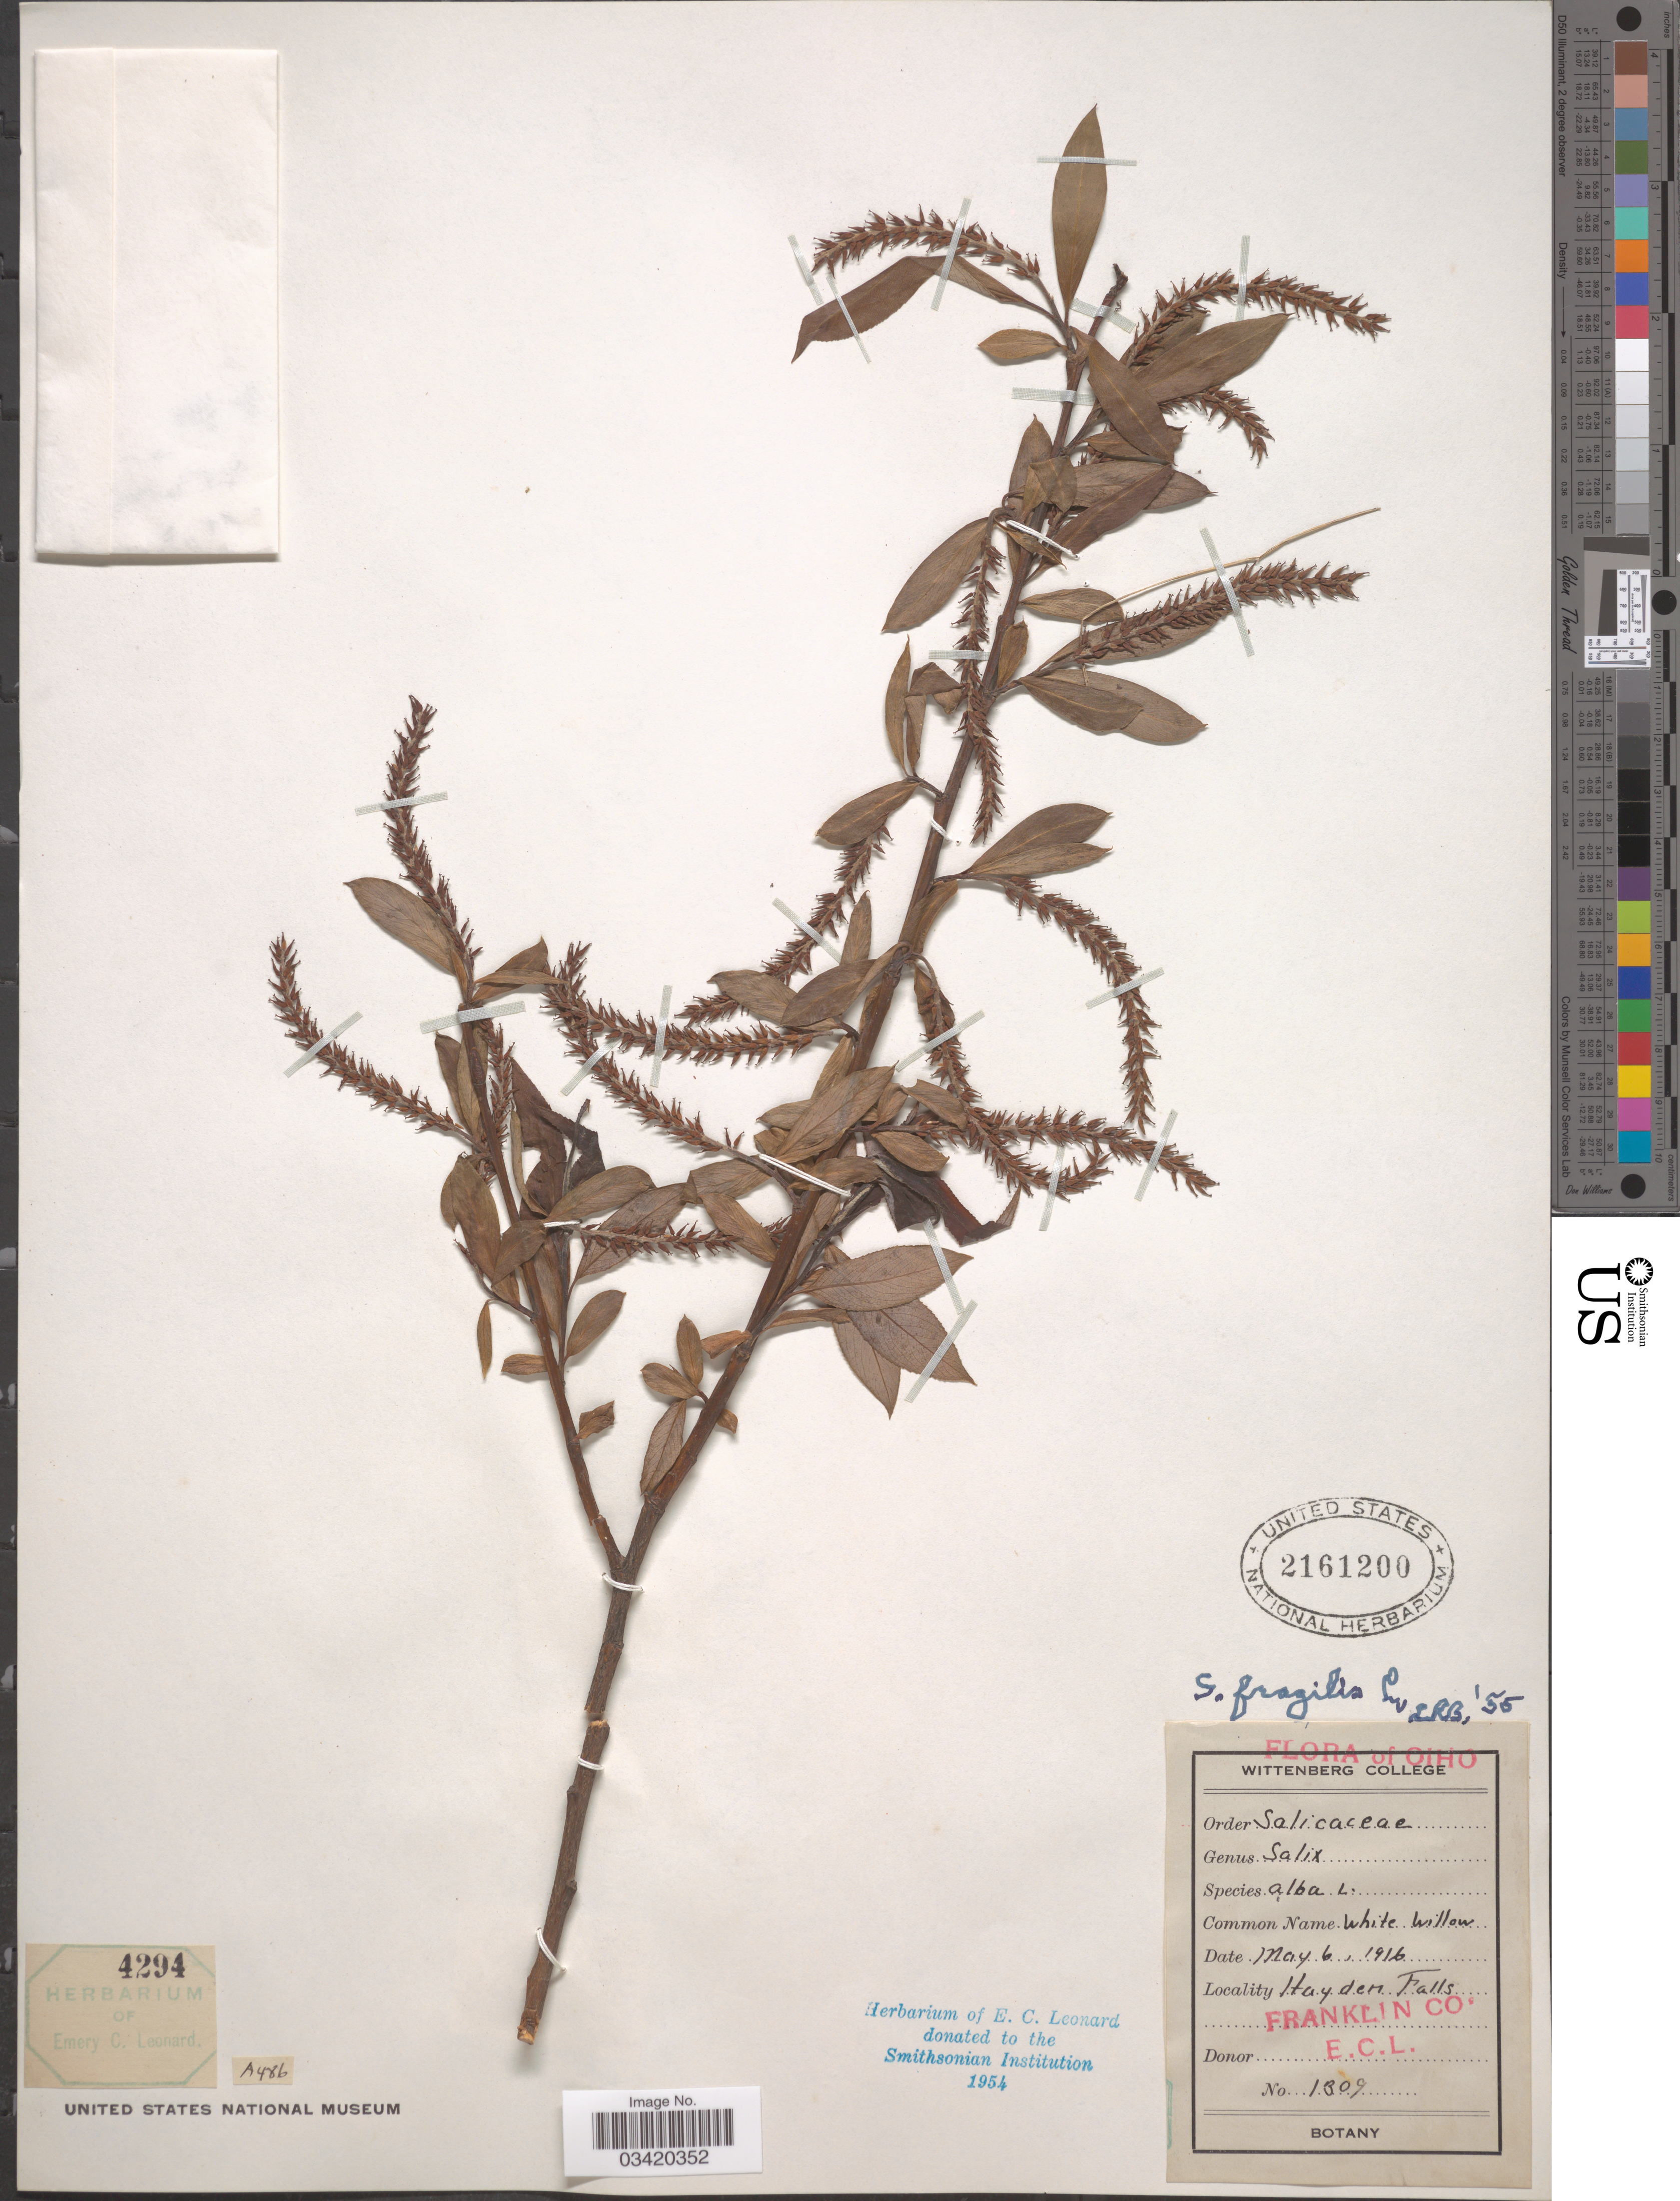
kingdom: Plantae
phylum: Tracheophyta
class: Magnoliopsida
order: Malpighiales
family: Salicaceae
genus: Salix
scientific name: Salix fragilis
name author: L.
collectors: E. C. Leonard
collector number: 1309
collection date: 1916-05-06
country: United States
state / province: Ohio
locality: Hayden Falls. Franklin Co.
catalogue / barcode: US 2161200